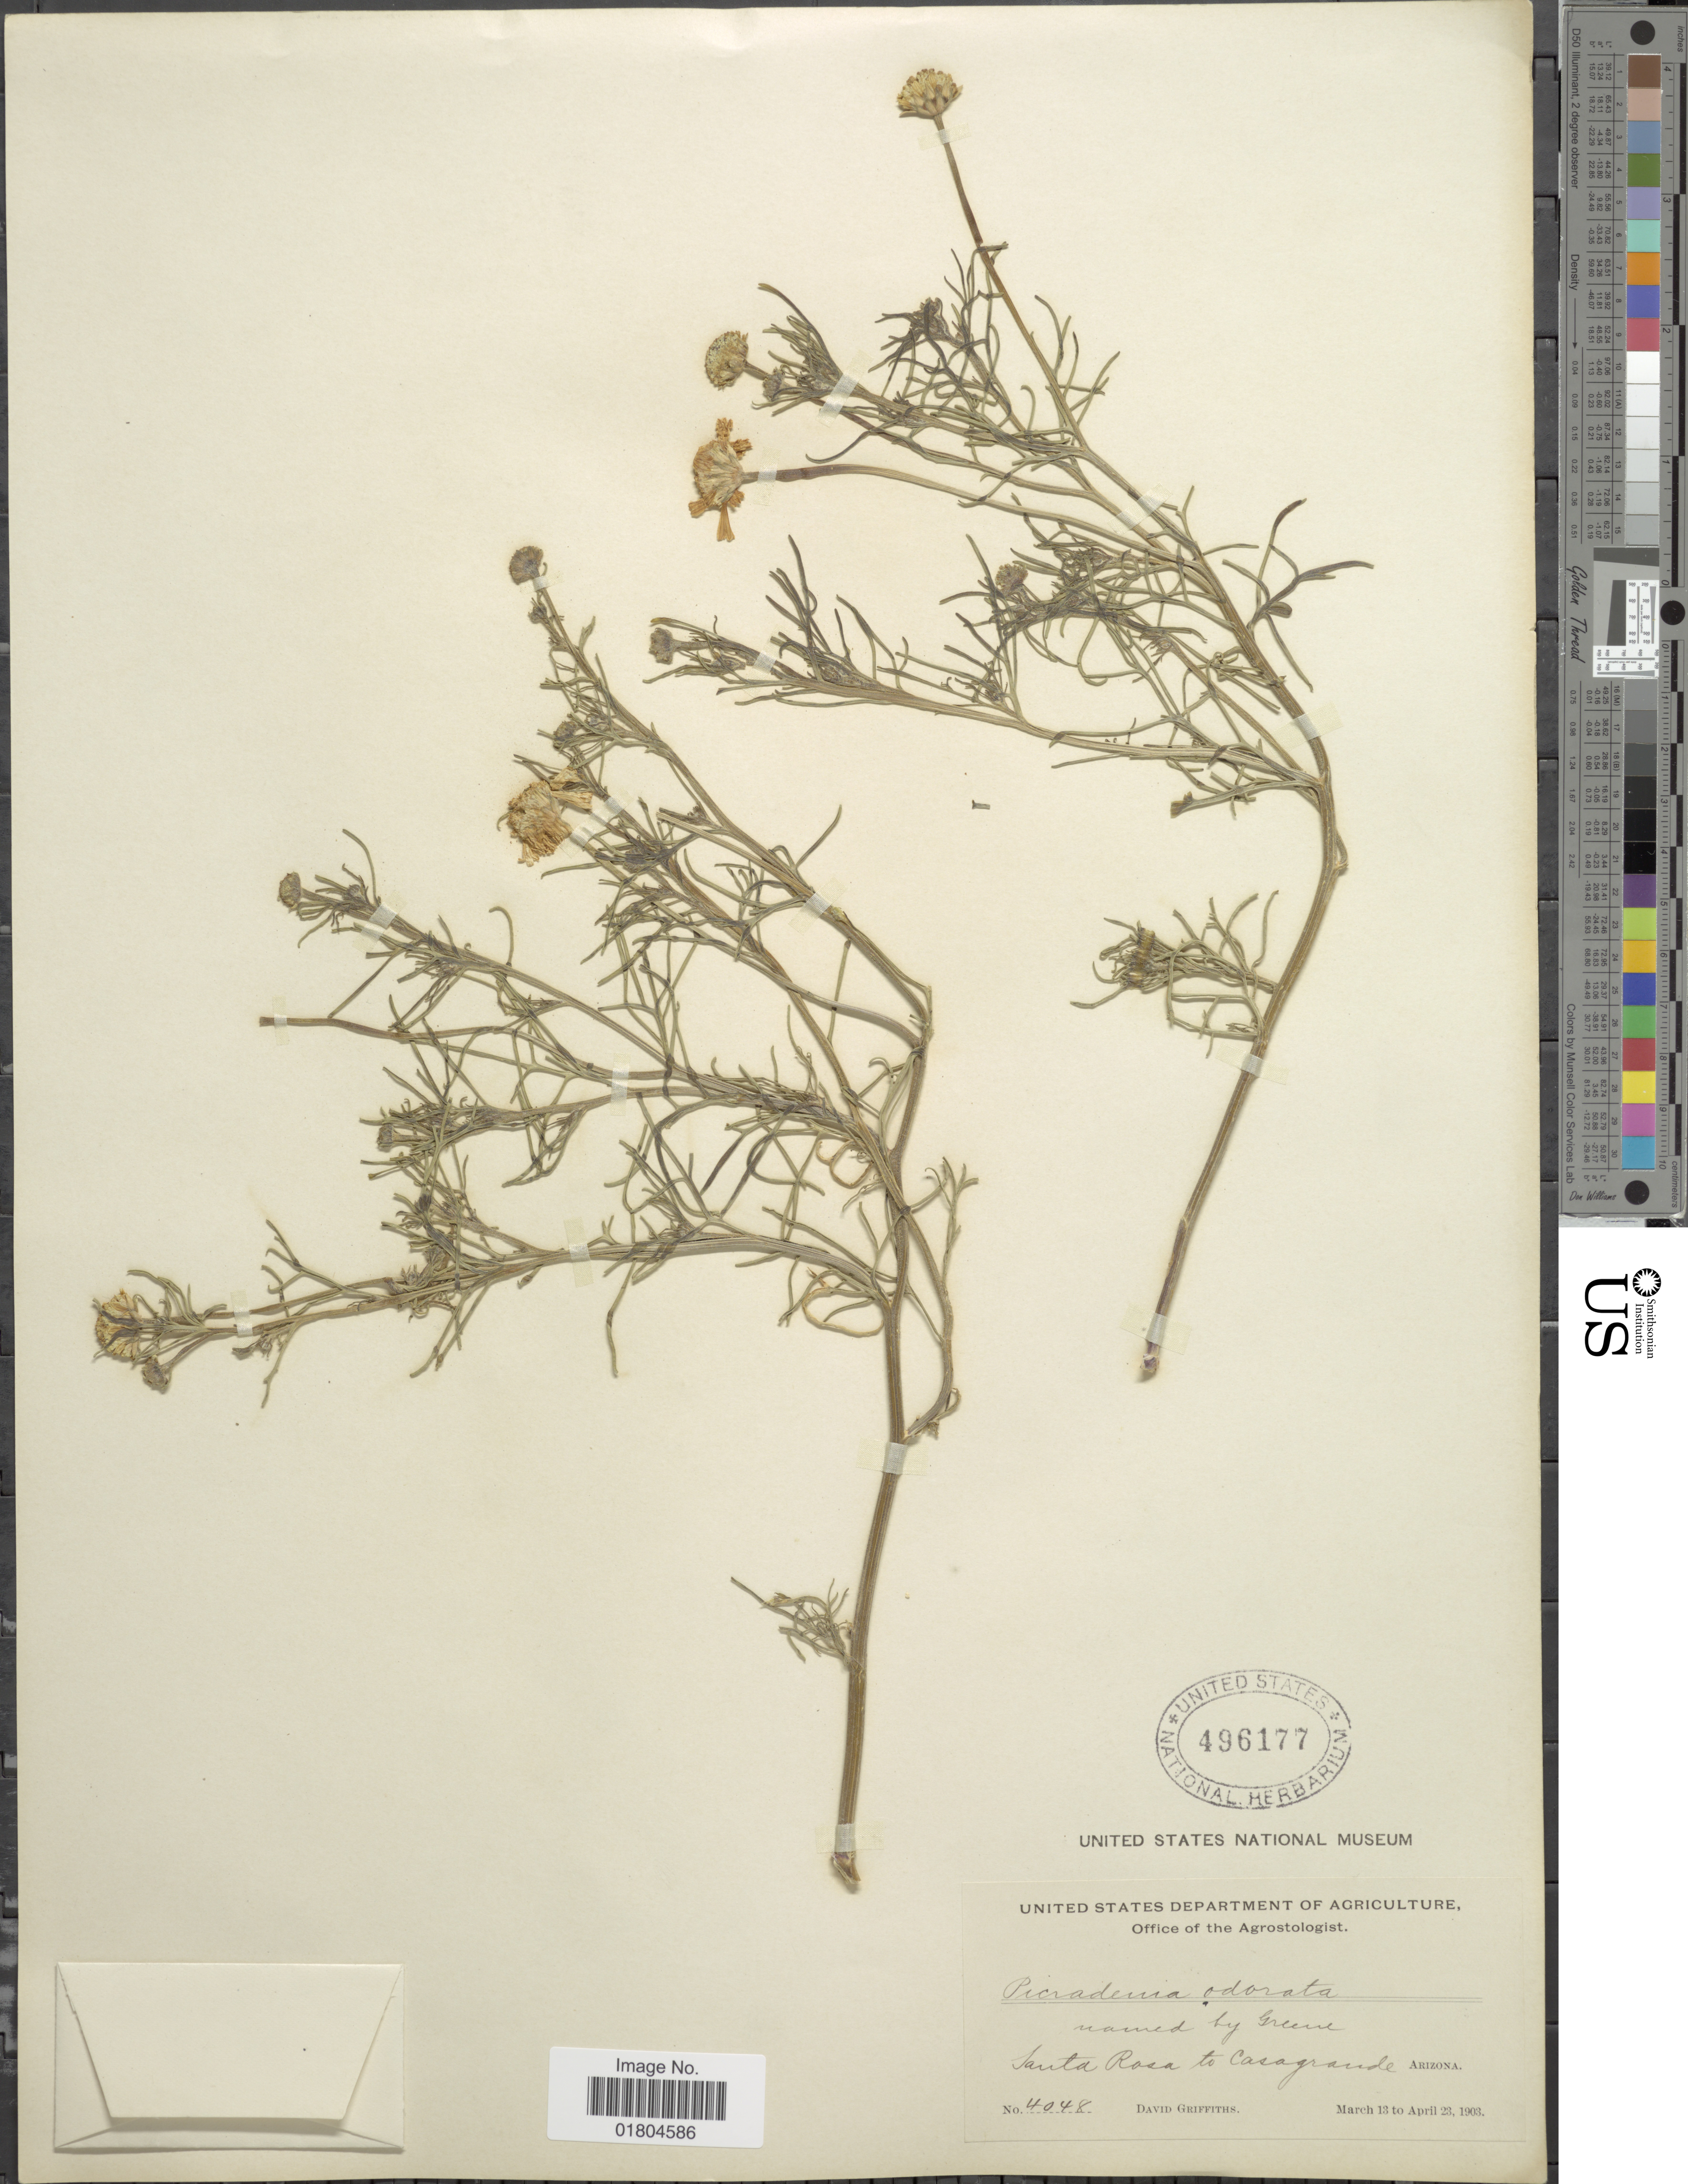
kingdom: Plantae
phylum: Tracheophyta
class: Magnoliopsida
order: Asterales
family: Asteraceae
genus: Hymenoxys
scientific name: Hymenoxys odorata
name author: DC.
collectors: D. Griffiths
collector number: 4048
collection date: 1903-03-13/1903-04-23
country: United States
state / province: Arizona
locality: Santa Rosa to Casagrande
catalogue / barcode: US 496177